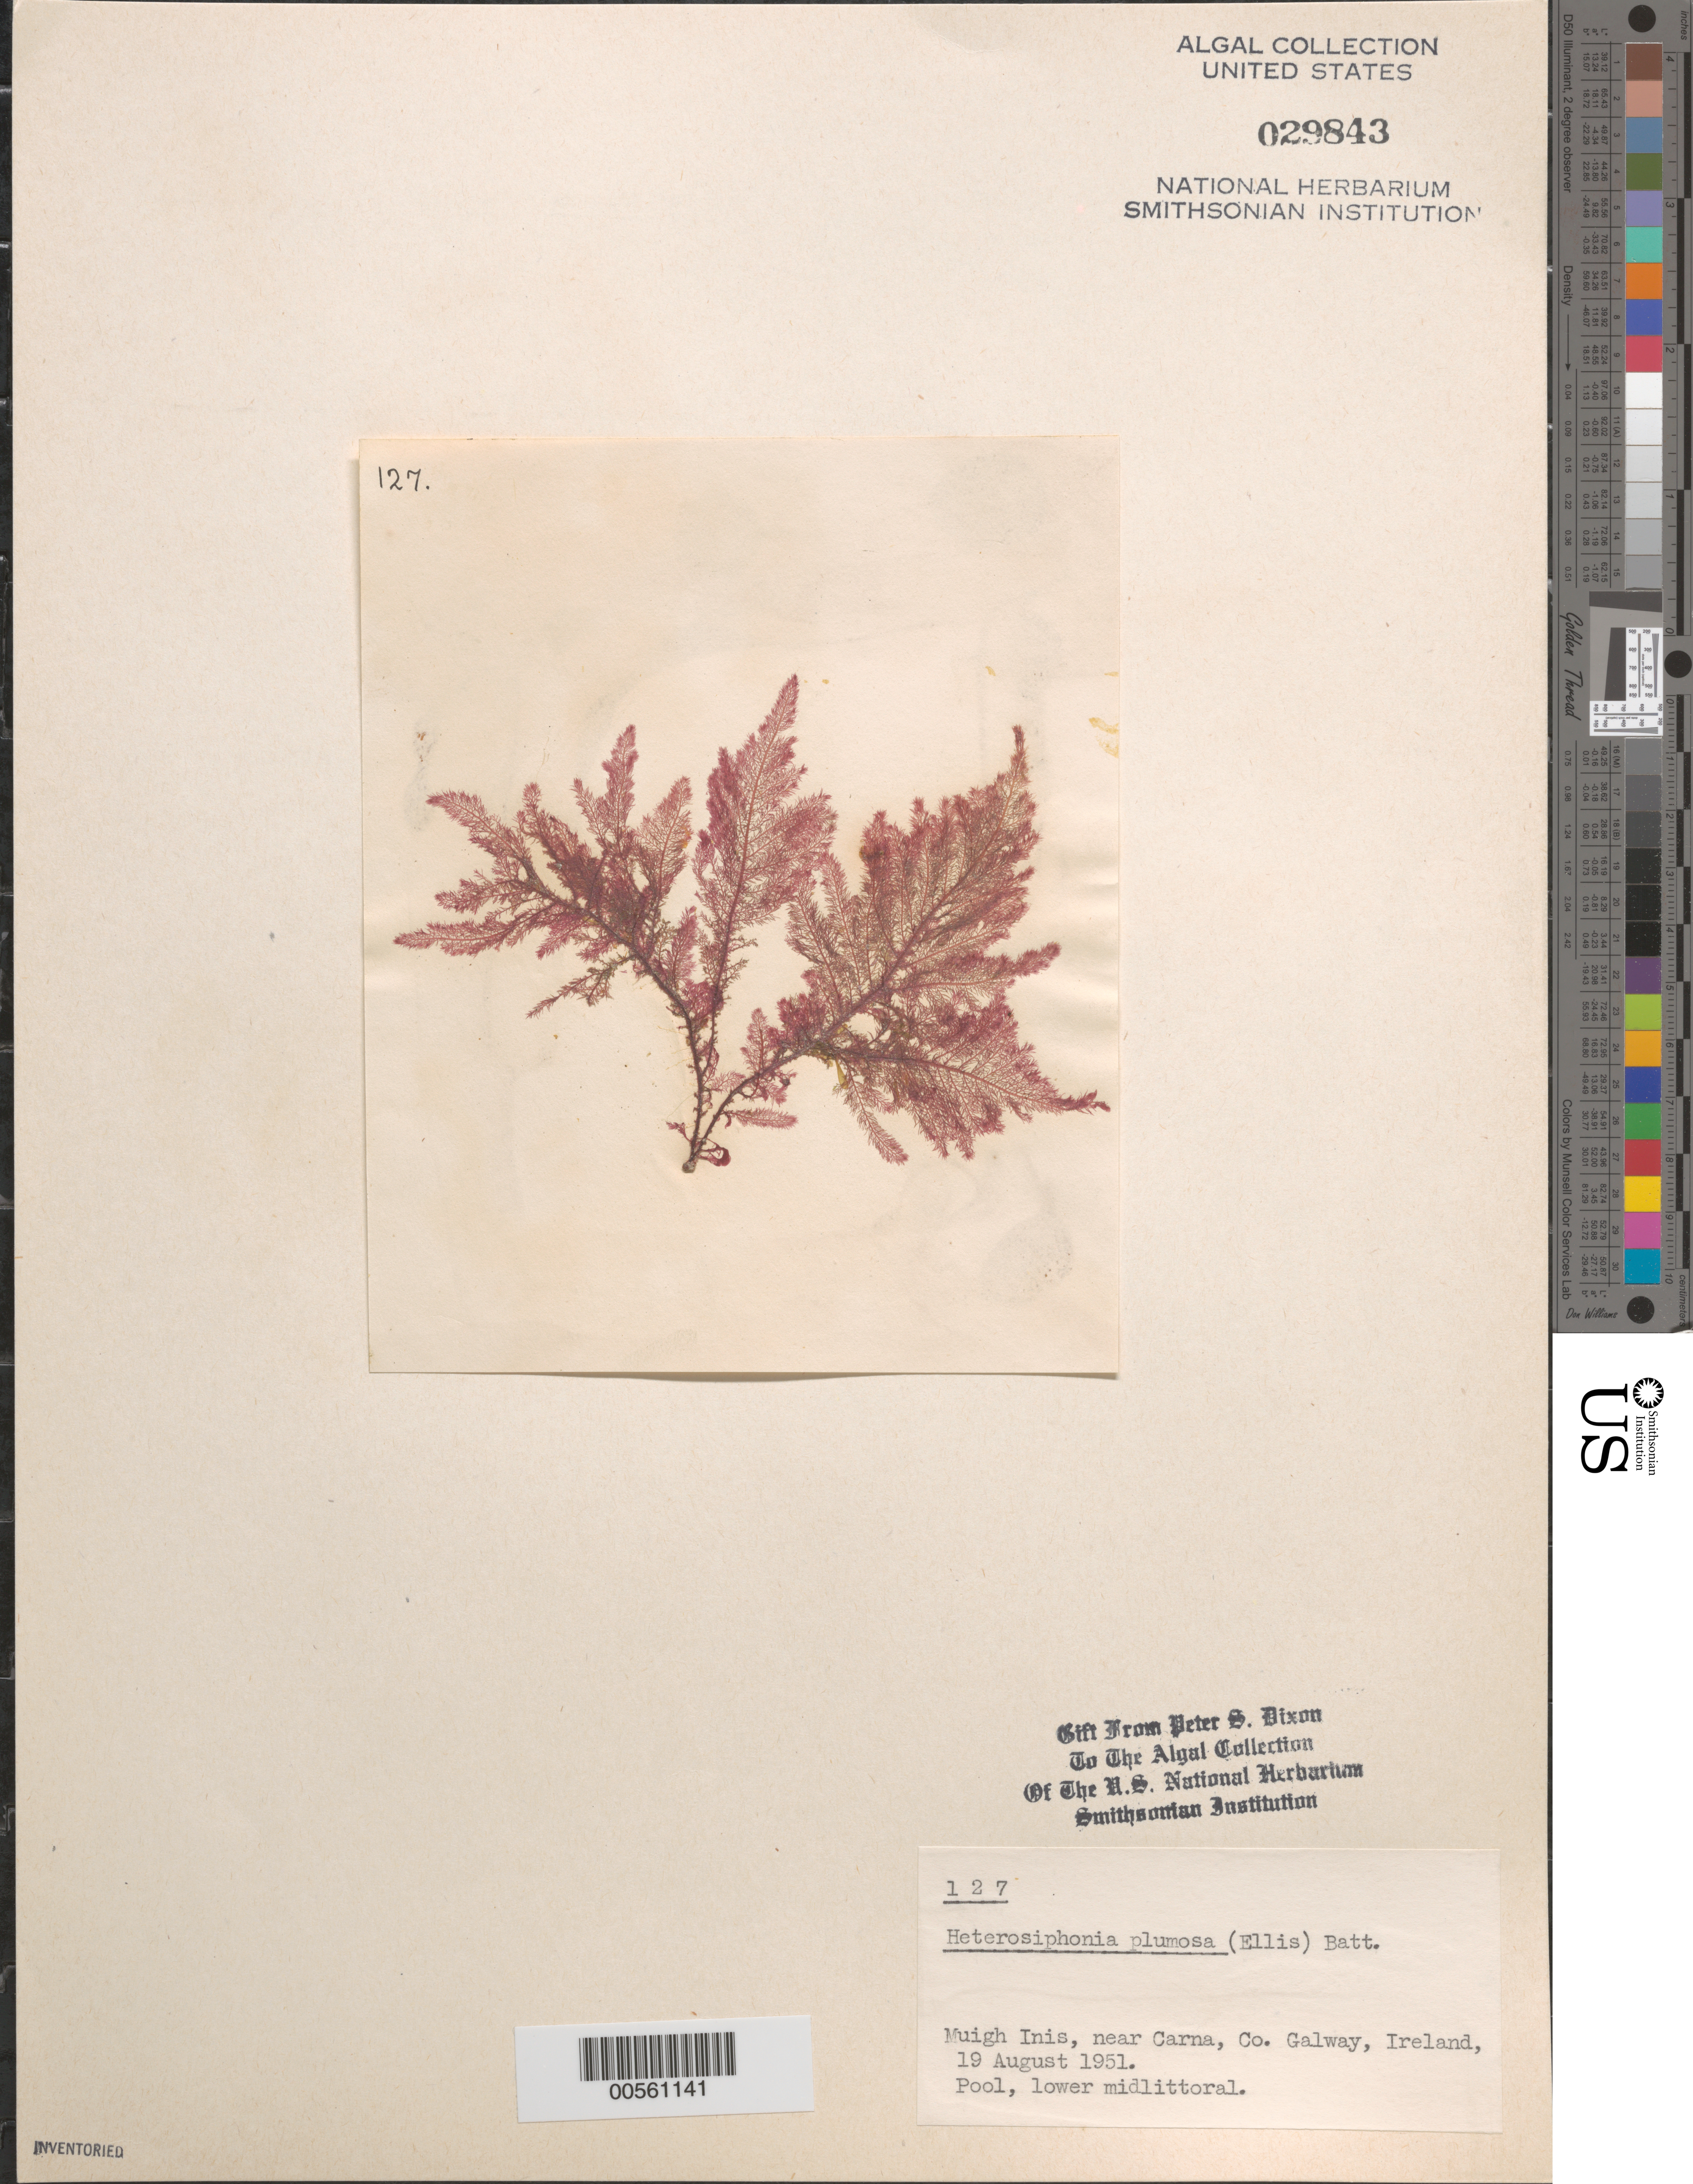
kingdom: Plantae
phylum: Rhodophyta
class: Florideophyceae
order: Ceramiales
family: Dasyaceae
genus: Heterosiphonia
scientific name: Heterosiphonia plumosa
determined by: Dixon, P. S.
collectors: P. S. Dixon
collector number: PSD 127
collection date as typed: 19 Aug 1951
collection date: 1951-08-19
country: Ireland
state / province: Connaught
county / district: Galway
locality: Muigh Inis, near Carna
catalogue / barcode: US 29843